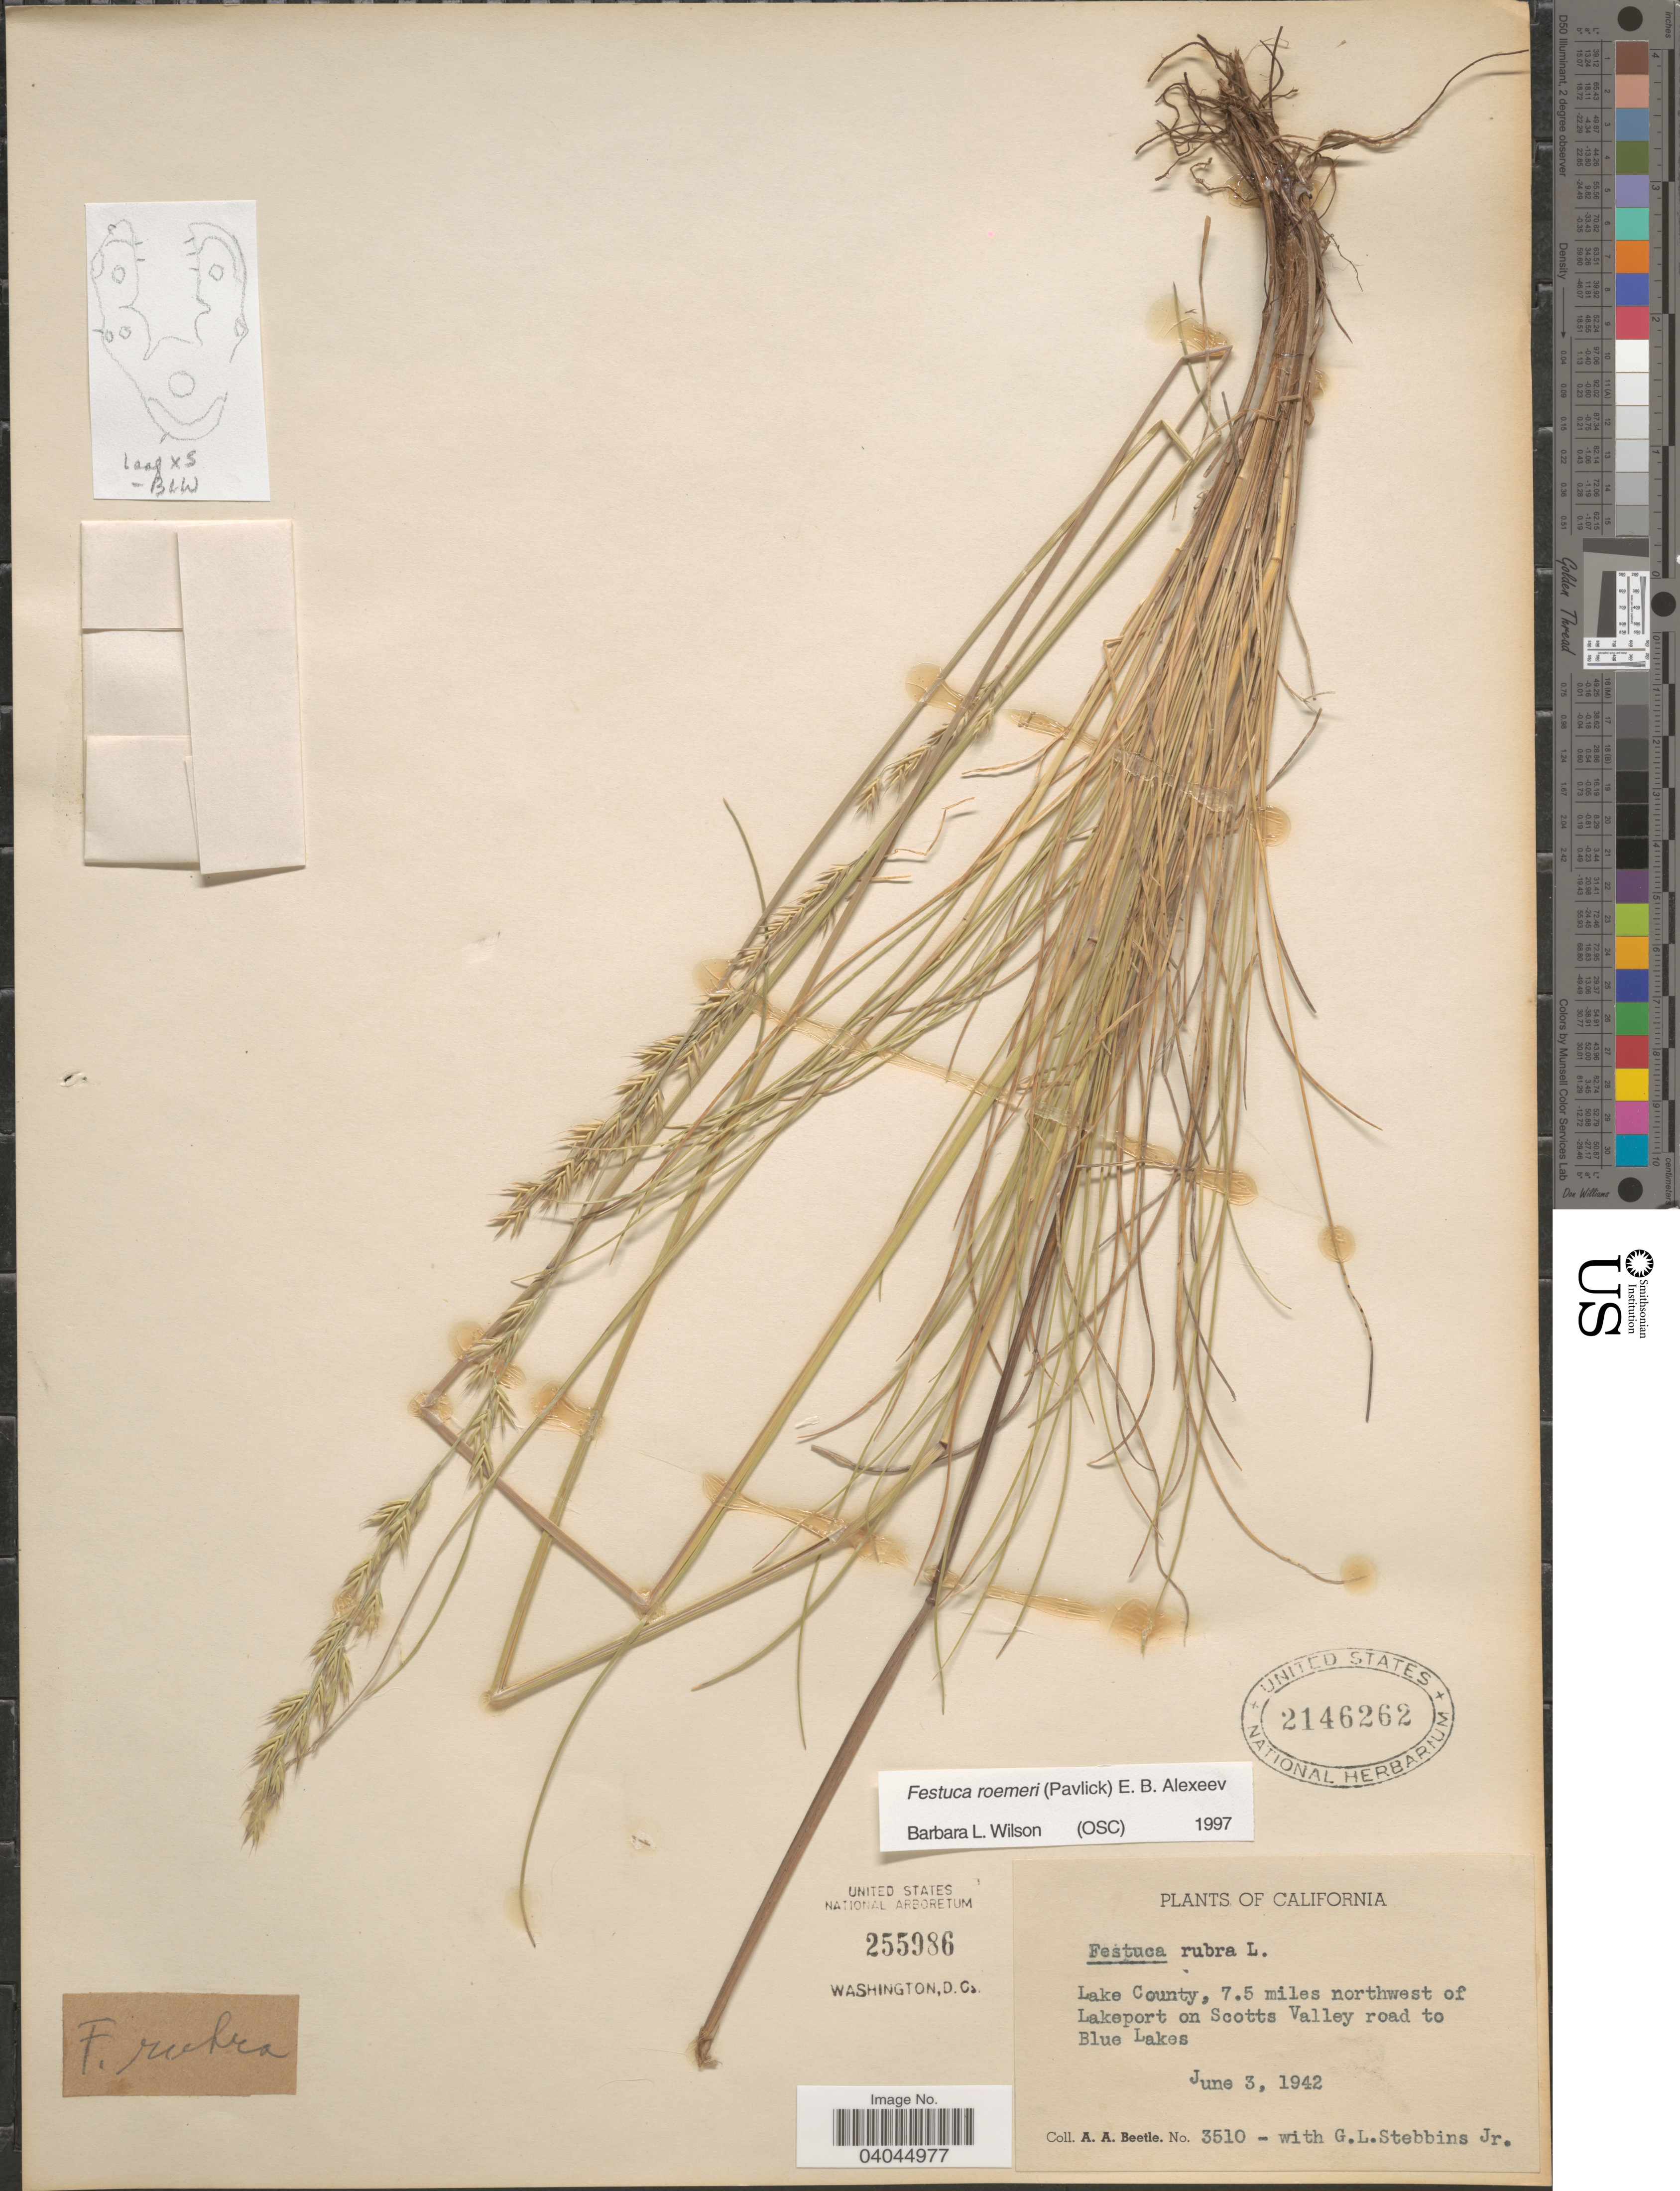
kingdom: Plantae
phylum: Tracheophyta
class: Liliopsida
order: Poales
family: Poaceae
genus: Festuca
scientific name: Festuca roemeri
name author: (Pavlick) E.B. Alexeev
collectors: A. A. Beetle & G. L. Stebbins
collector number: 3510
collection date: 1942-06-03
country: United States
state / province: California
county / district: Lake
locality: Lake County, 7.5 miles northwest of Lakeport on Scotts Valley road to Blue Lakes.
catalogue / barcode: US 2146262